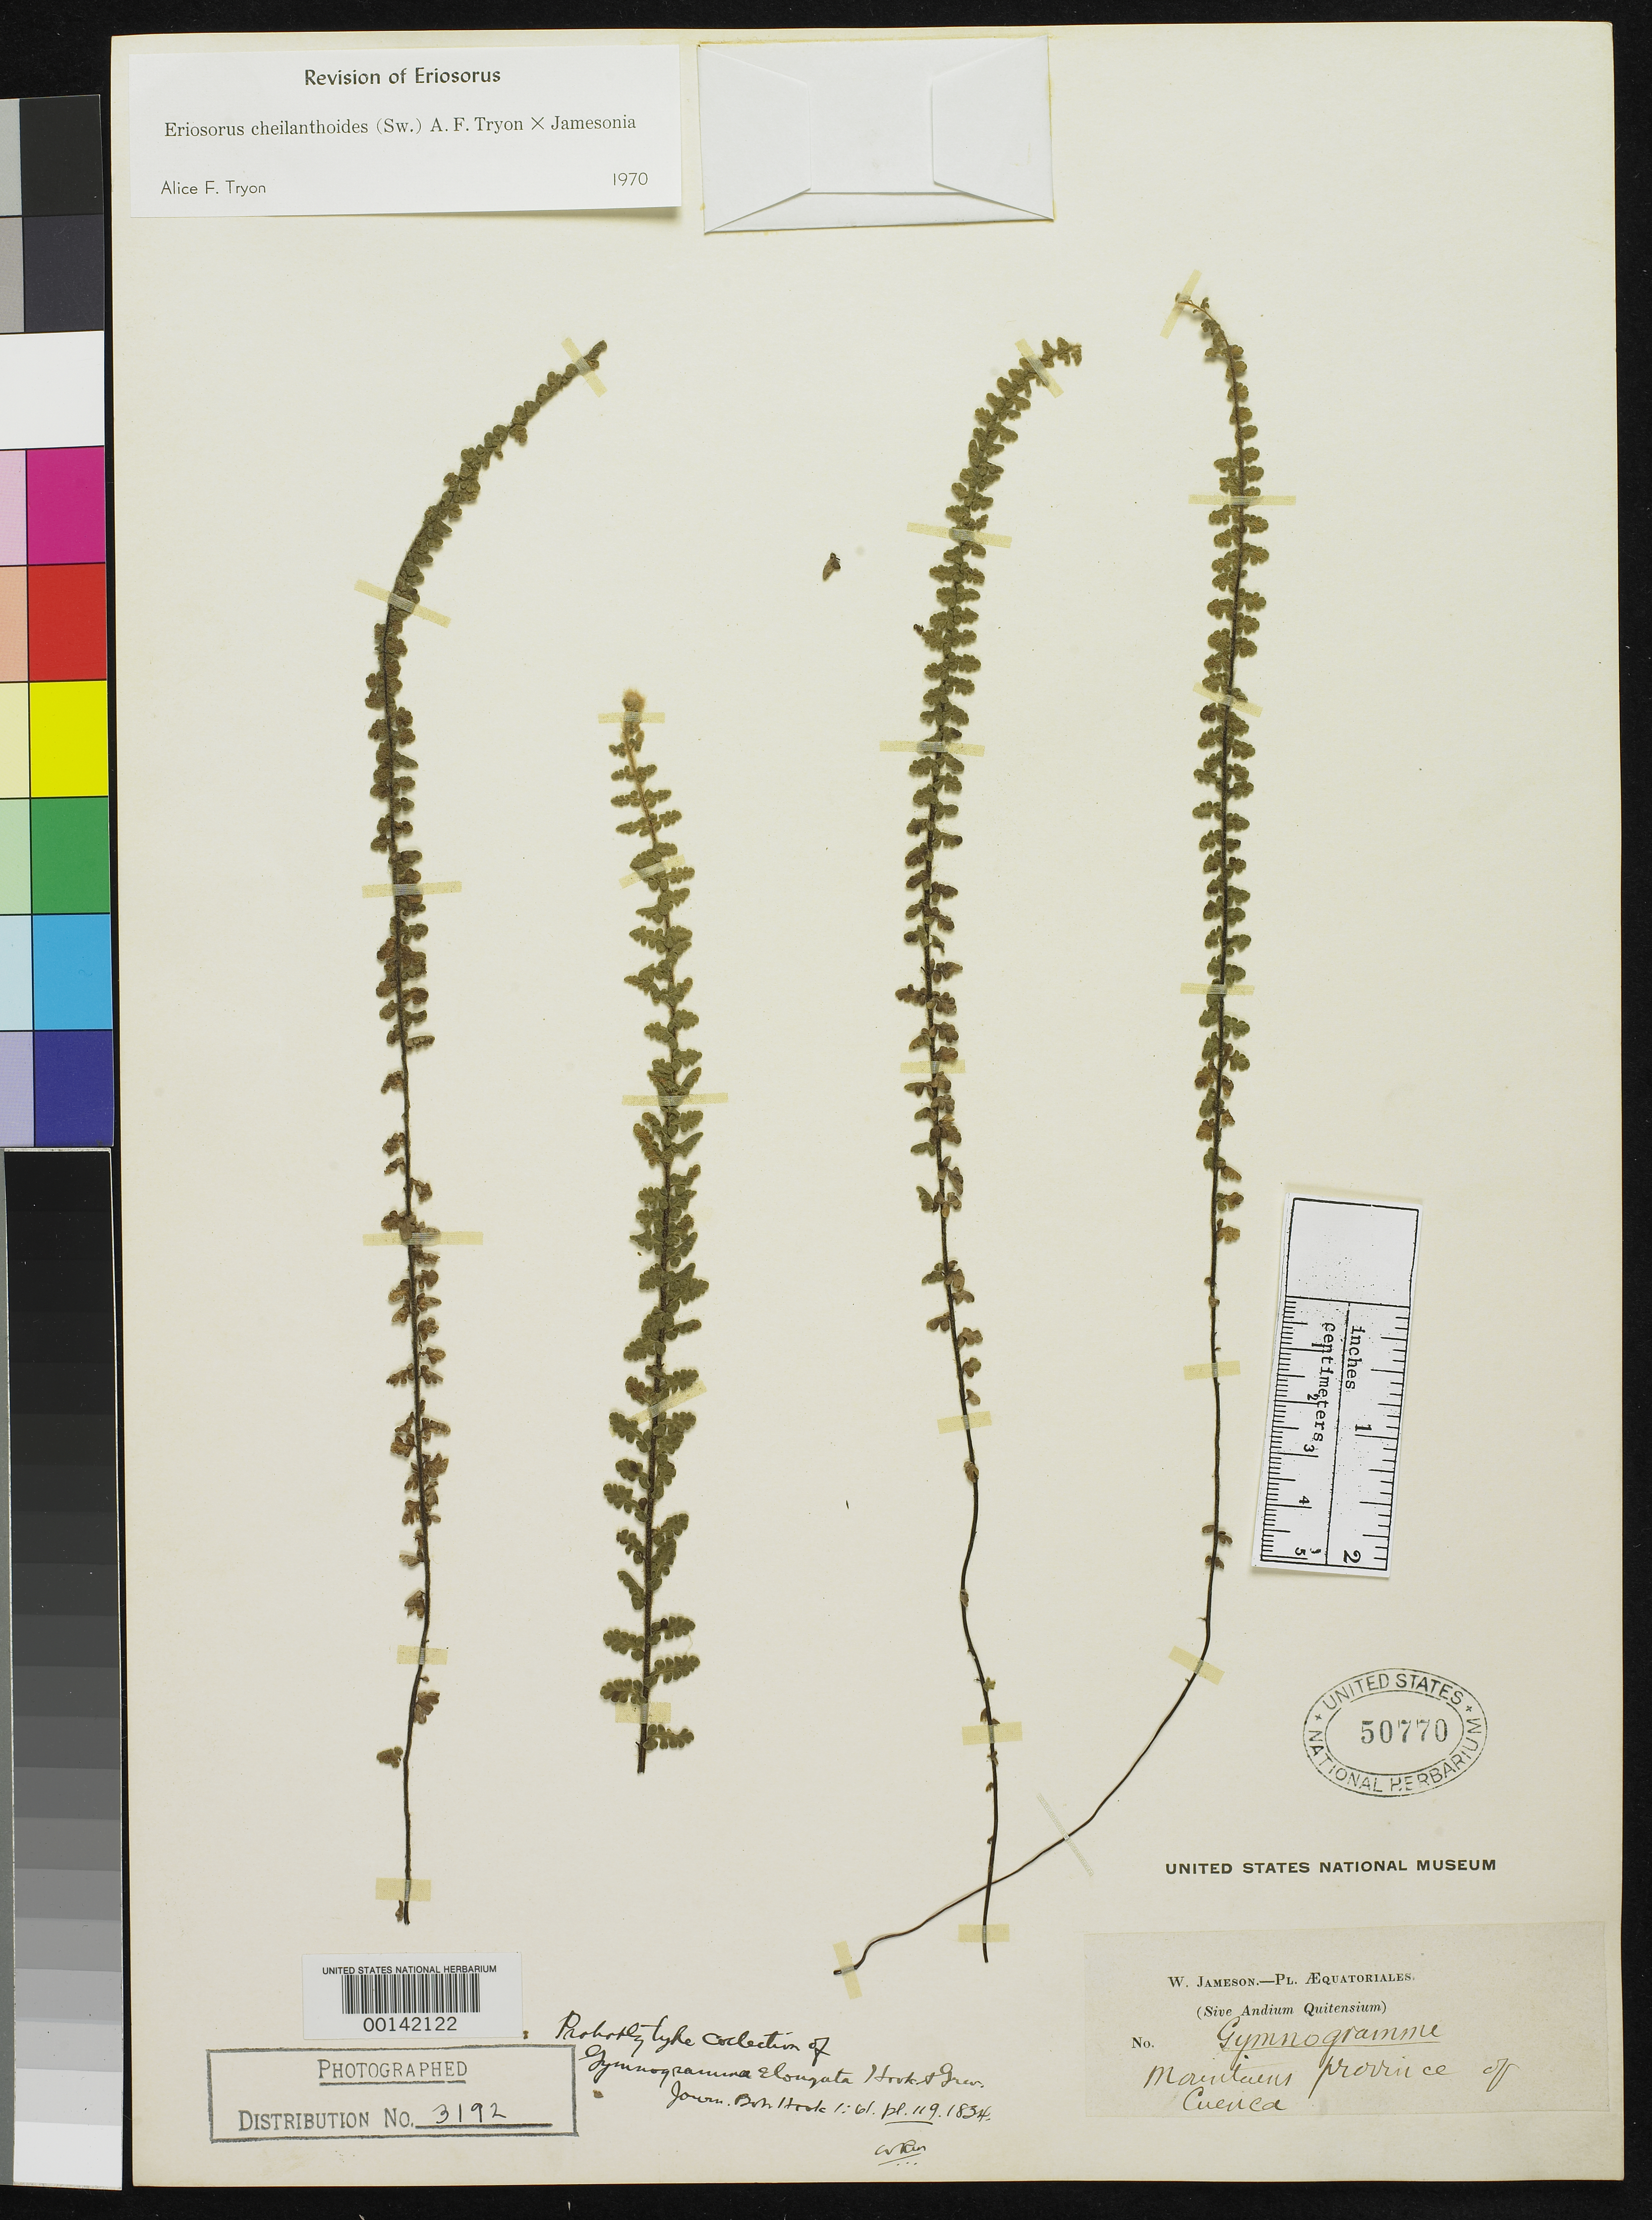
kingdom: Plantae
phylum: Tracheophyta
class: Polypodiopsida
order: Polypodiales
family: Pteridaceae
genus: Gymnogramma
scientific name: Gymnogramma elongata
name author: Hook. & Grev.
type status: Type Collection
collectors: W. Jameson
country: Ecuador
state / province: Azuay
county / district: Cuenca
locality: Cuenca.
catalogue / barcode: US 50770